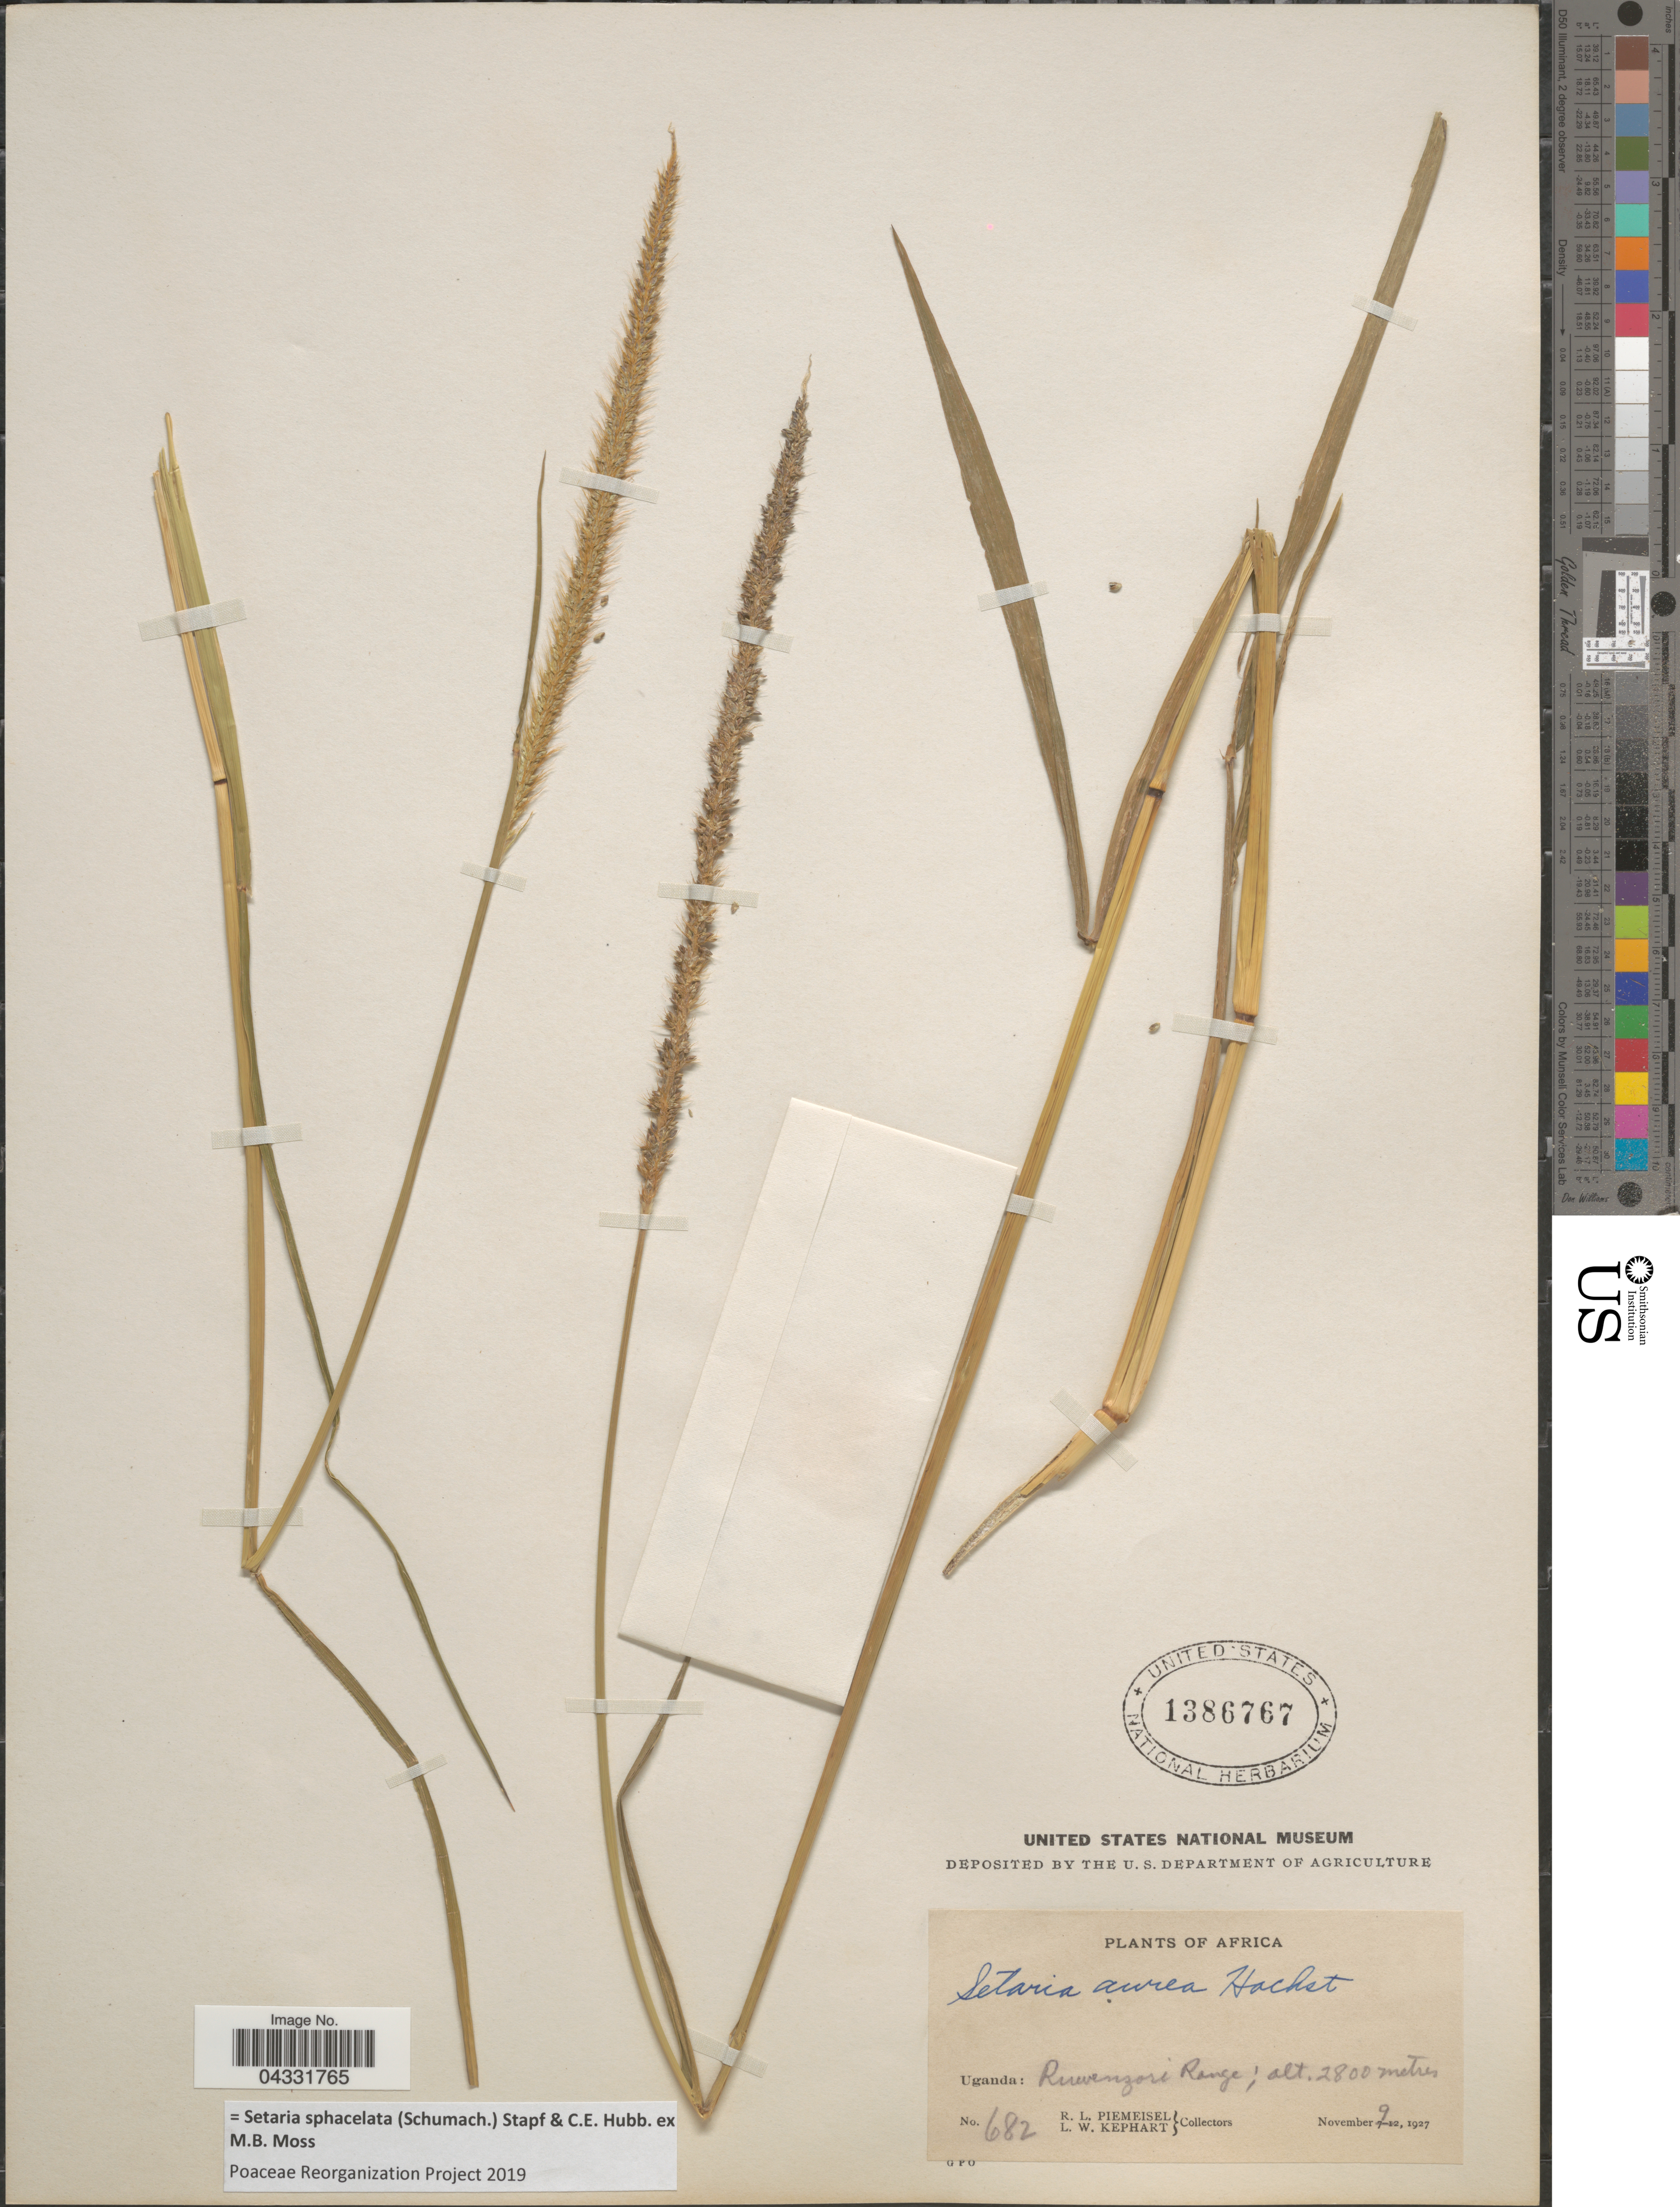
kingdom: Plantae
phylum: Tracheophyta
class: Liliopsida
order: Poales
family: Poaceae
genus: Setaria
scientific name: Setaria sphacelata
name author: (Schumach.) Stapf & Hubb. ex Moss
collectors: R. L. Piemeisel & L. W. Kephart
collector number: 682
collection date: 1927-11-09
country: Uganda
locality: Ruwenzori Range.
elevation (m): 2800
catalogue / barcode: US 1386767